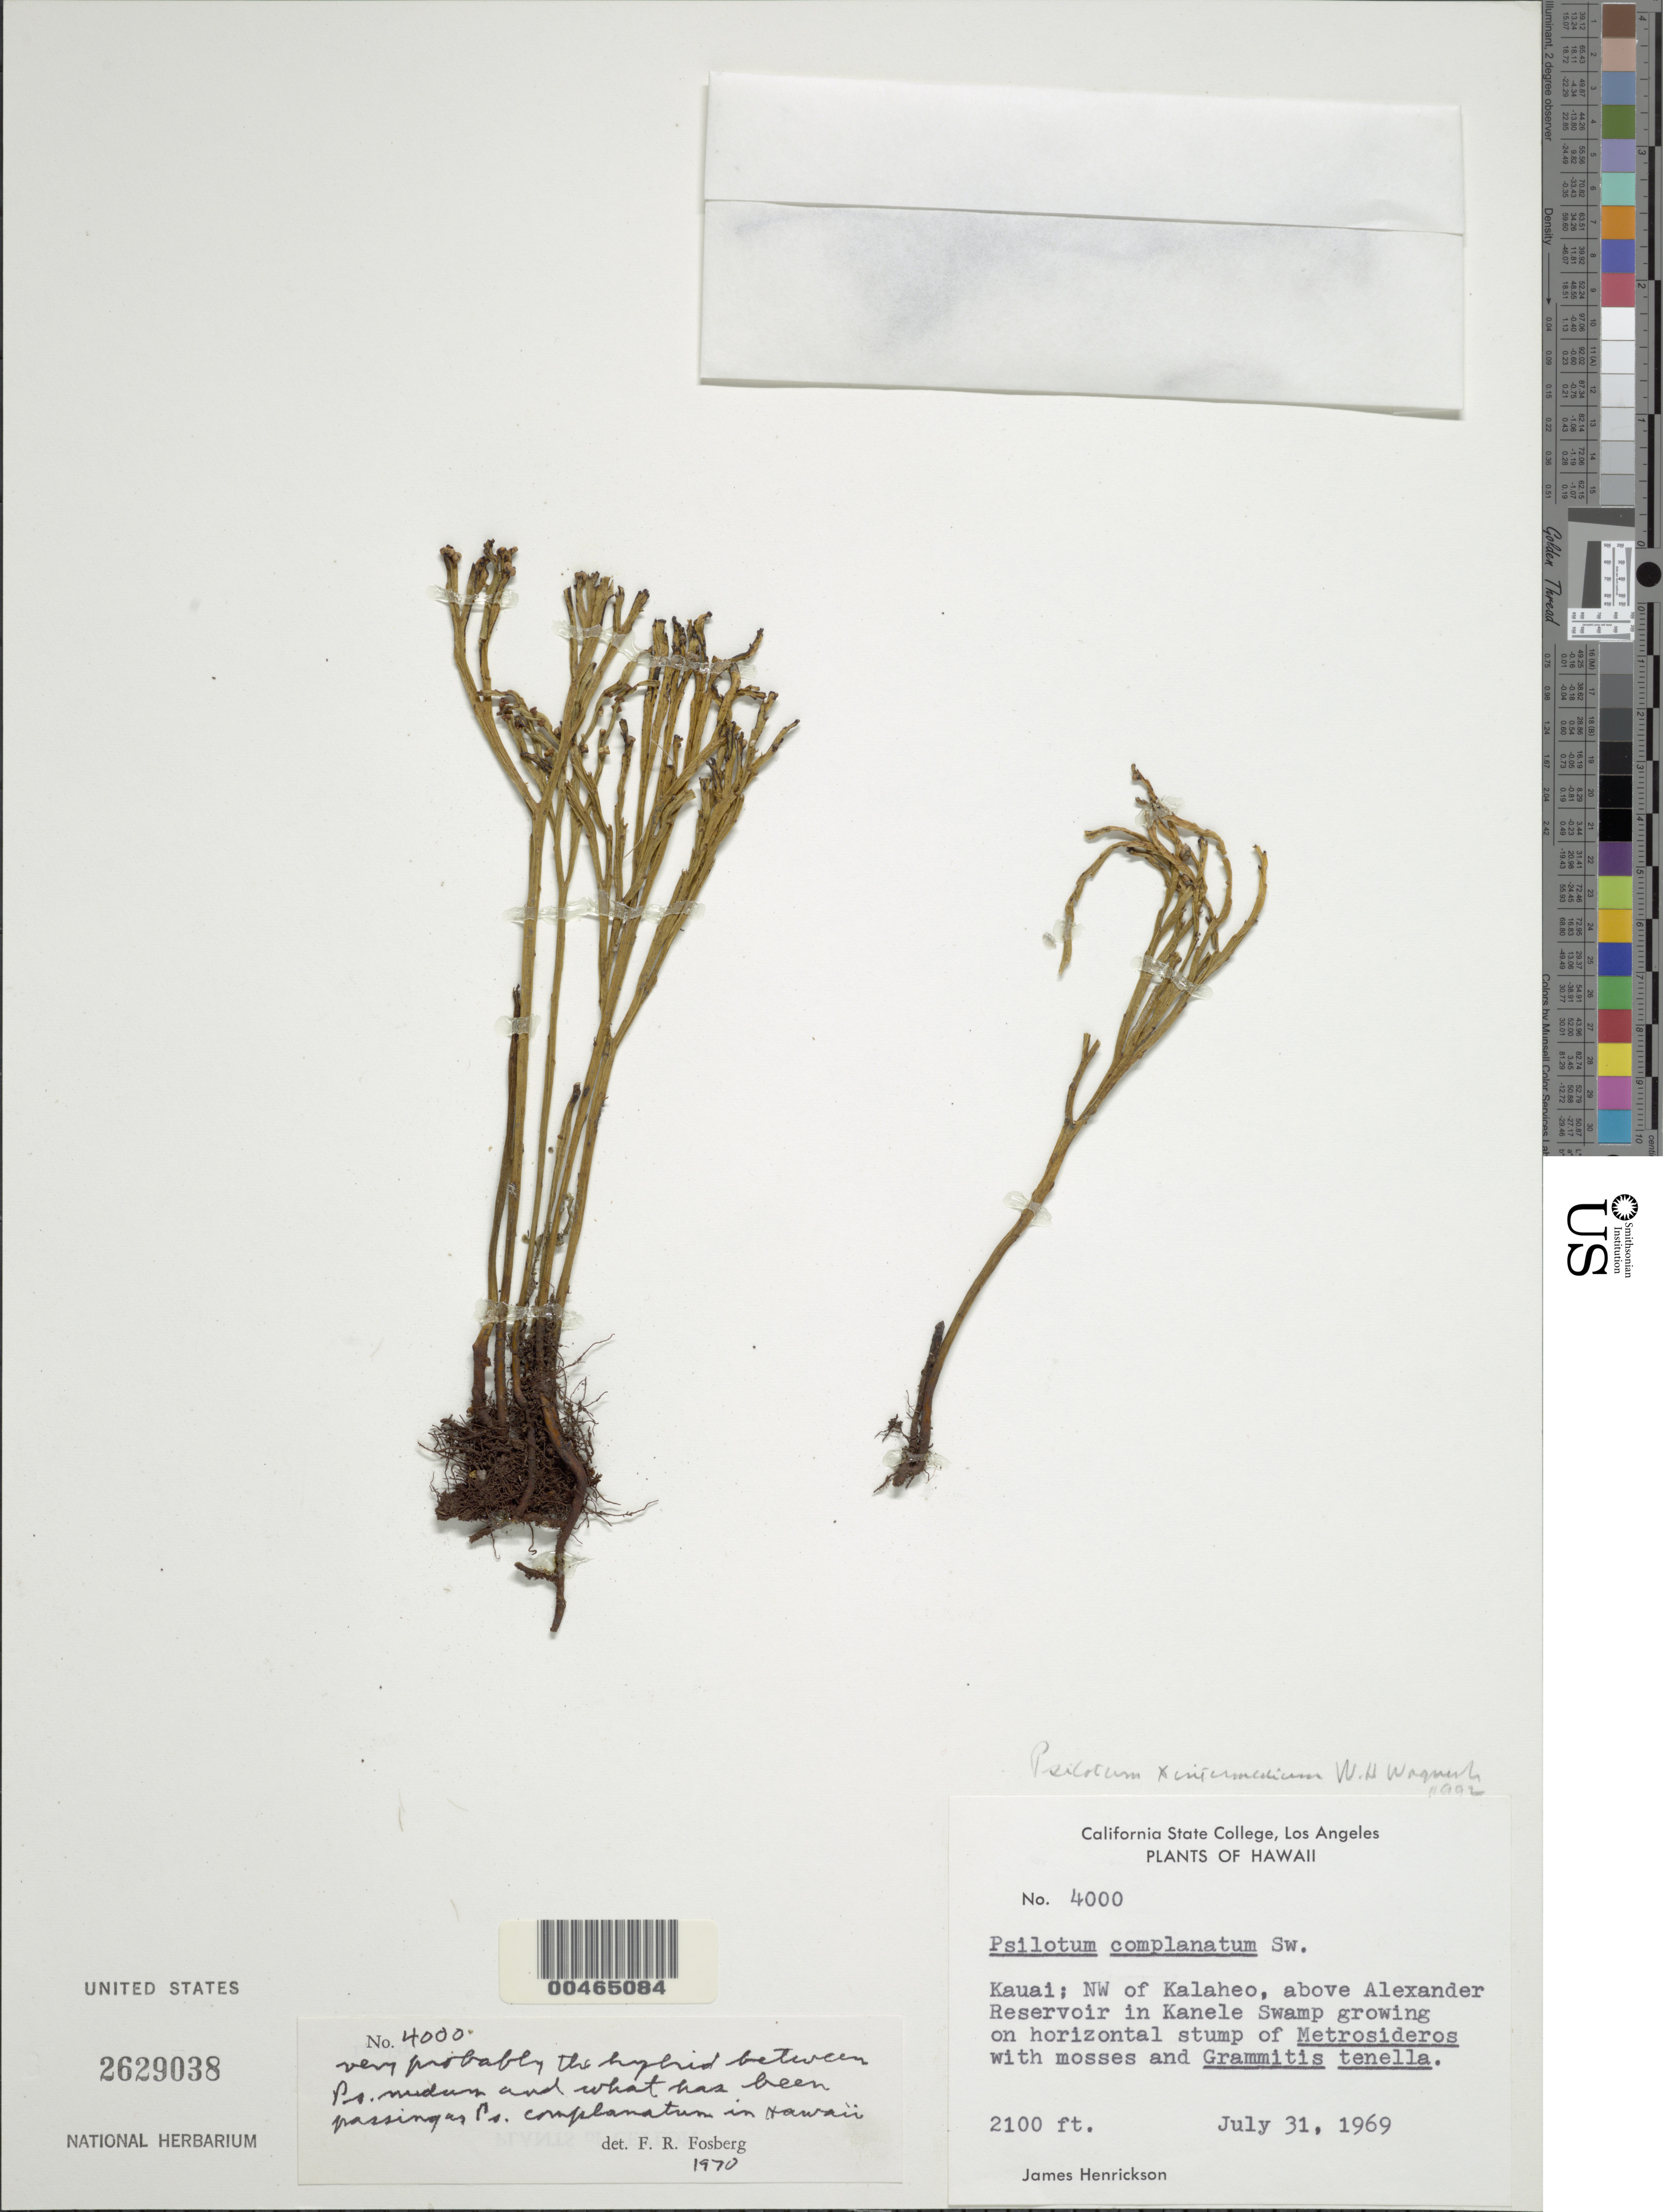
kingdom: Plantae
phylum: Tracheophyta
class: Polypodiopsida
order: Psilotales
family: Psilotaceae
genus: Psilotum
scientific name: Psilotum x intermedium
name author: W.H. Wagner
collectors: J. S. Henrickson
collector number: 4000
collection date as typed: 31 Jul 1969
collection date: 1969-07-31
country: United States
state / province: Hawaii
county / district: Kauai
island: Kaua'i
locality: NW of Kalaheo, above Alexander Reservoir in Kanele Swamp, Kauai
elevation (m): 640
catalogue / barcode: US 2629038